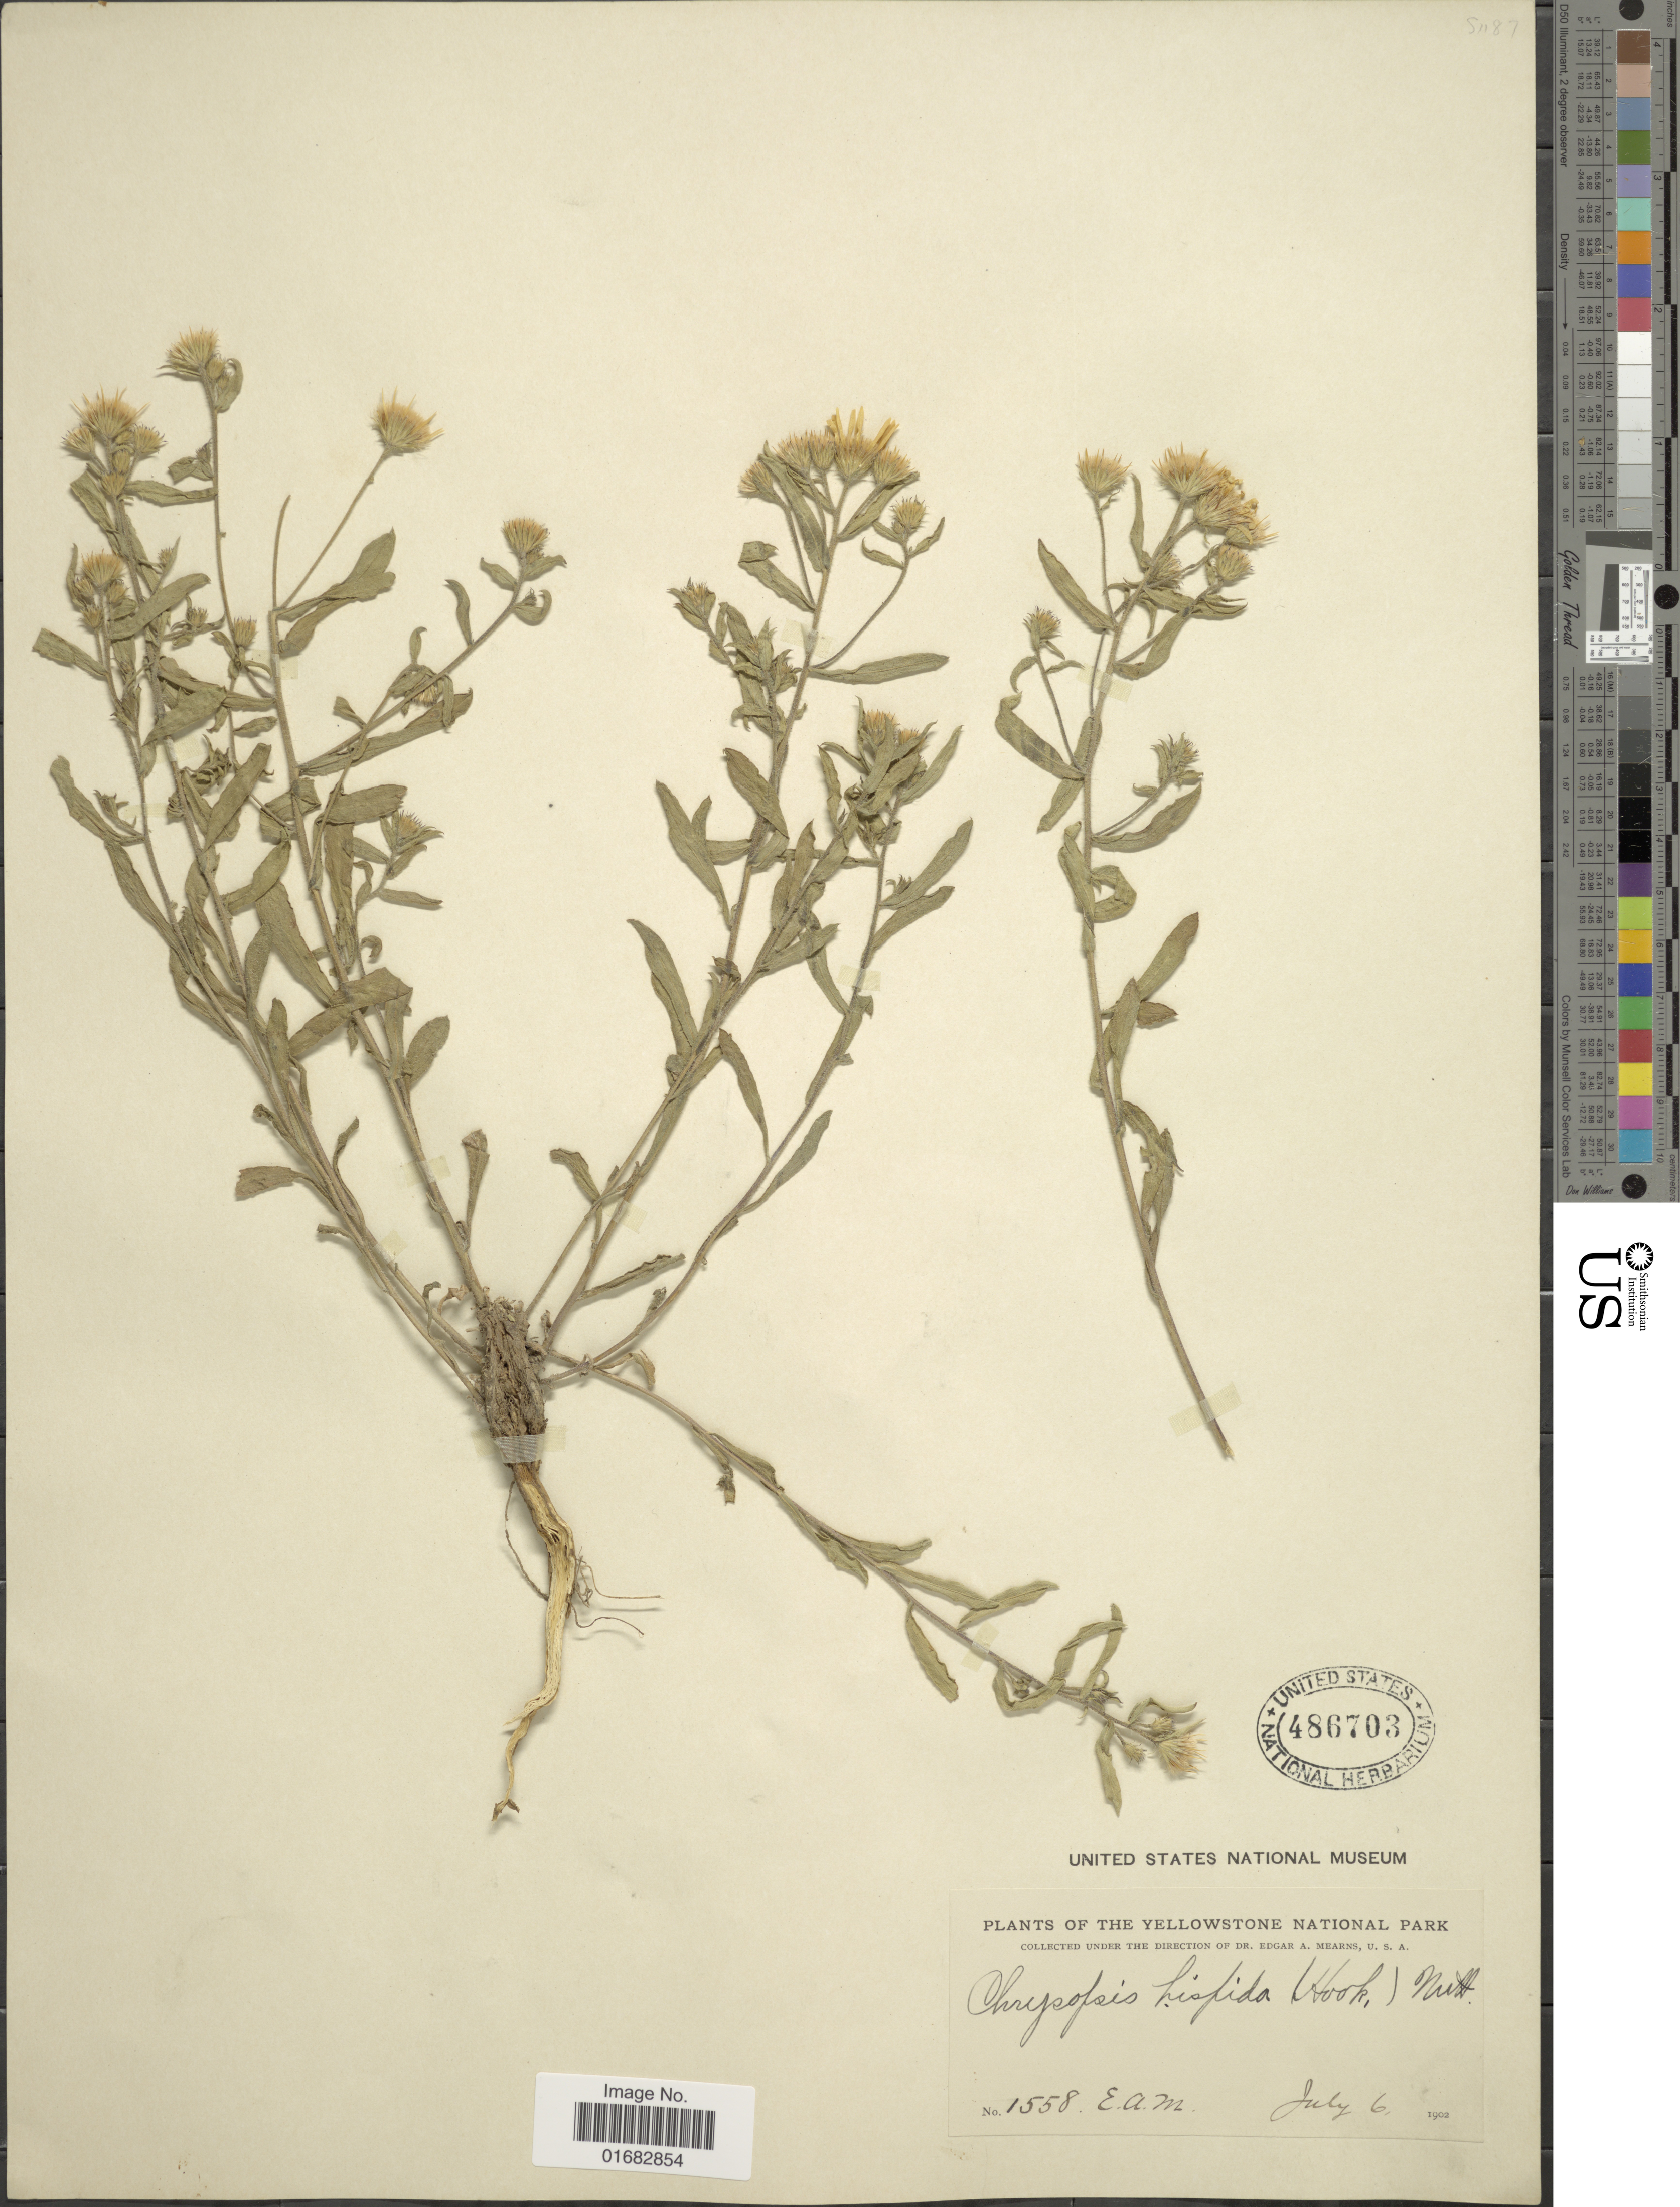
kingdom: Plantae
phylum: Tracheophyta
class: Magnoliopsida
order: Asterales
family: Asteraceae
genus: Heterotheca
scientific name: Heterotheca villosa var. hispida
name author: (Hook.) V.L. Harms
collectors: E. A. Mearns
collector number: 1558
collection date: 1902-07-06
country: United States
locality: The Yellowstone National Park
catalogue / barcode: US 486703